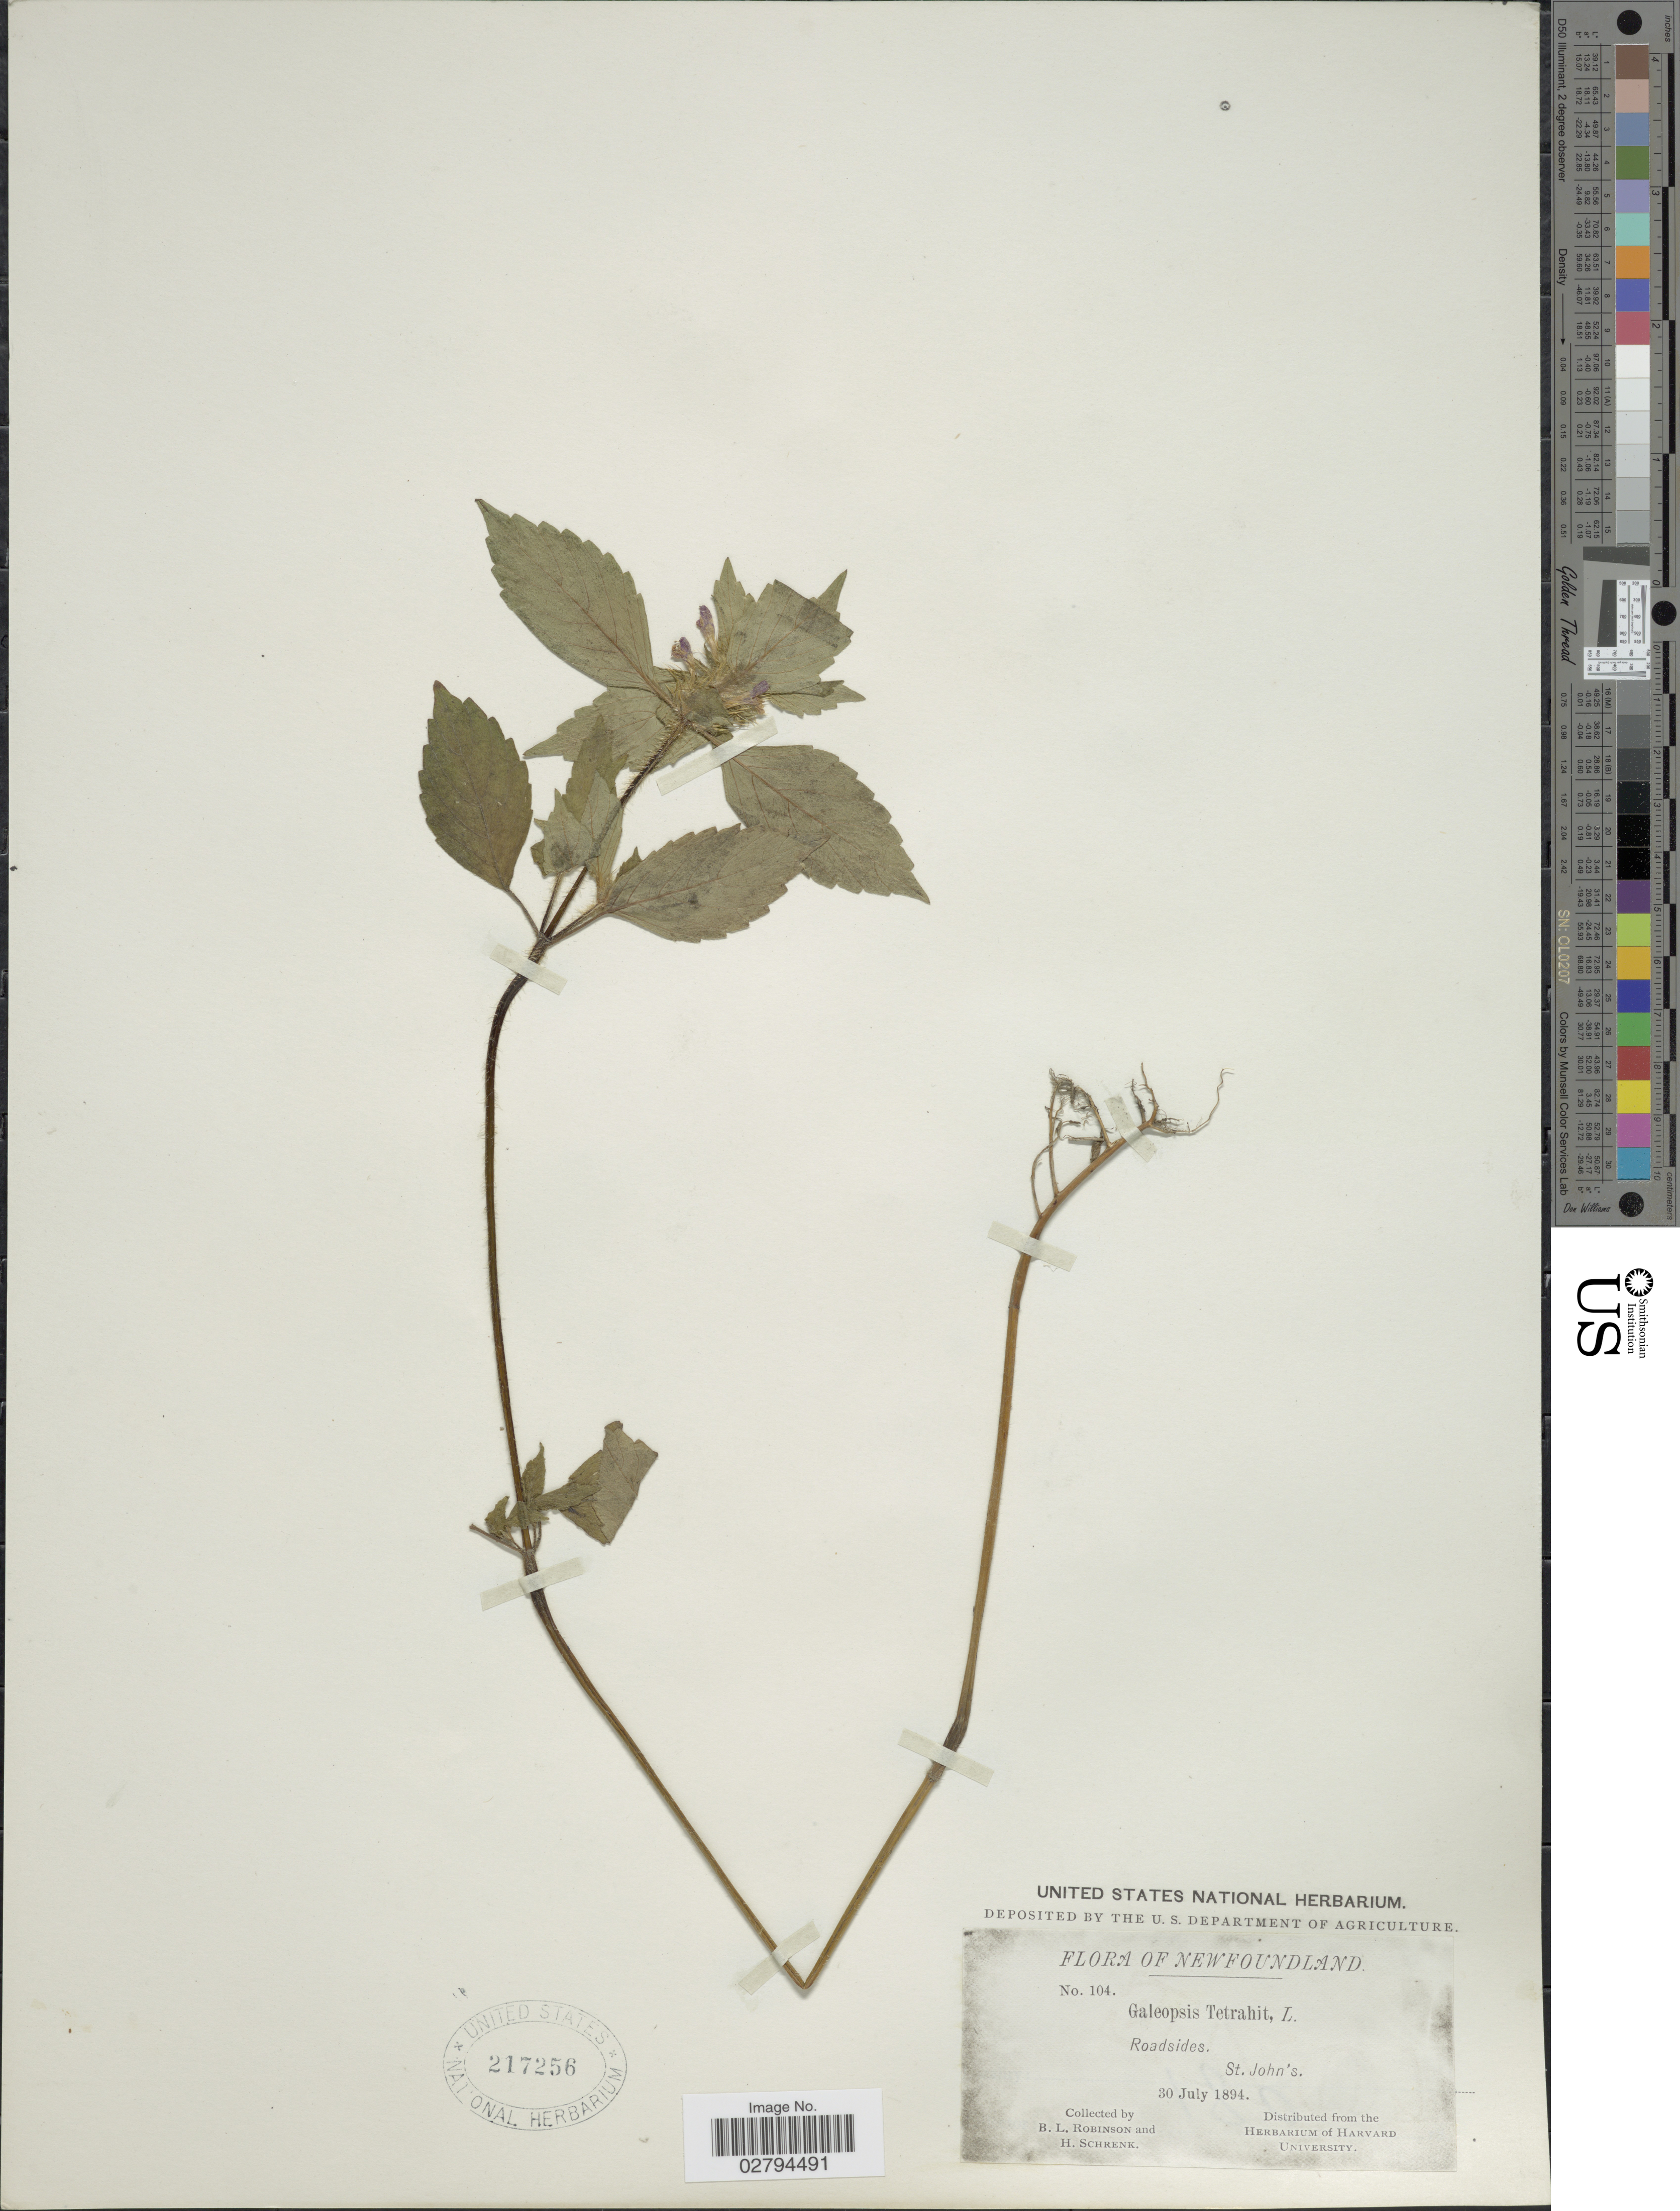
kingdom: Plantae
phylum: Tracheophyta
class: Magnoliopsida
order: Lamiales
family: Lamiaceae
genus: Galeopsis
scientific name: Galeopsis tetrahit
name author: L.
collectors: B. L. Robinson & H. Schrenk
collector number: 104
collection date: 1894-07-30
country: Canada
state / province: Newfoundland and Labrador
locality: St. John's.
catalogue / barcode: US 217256